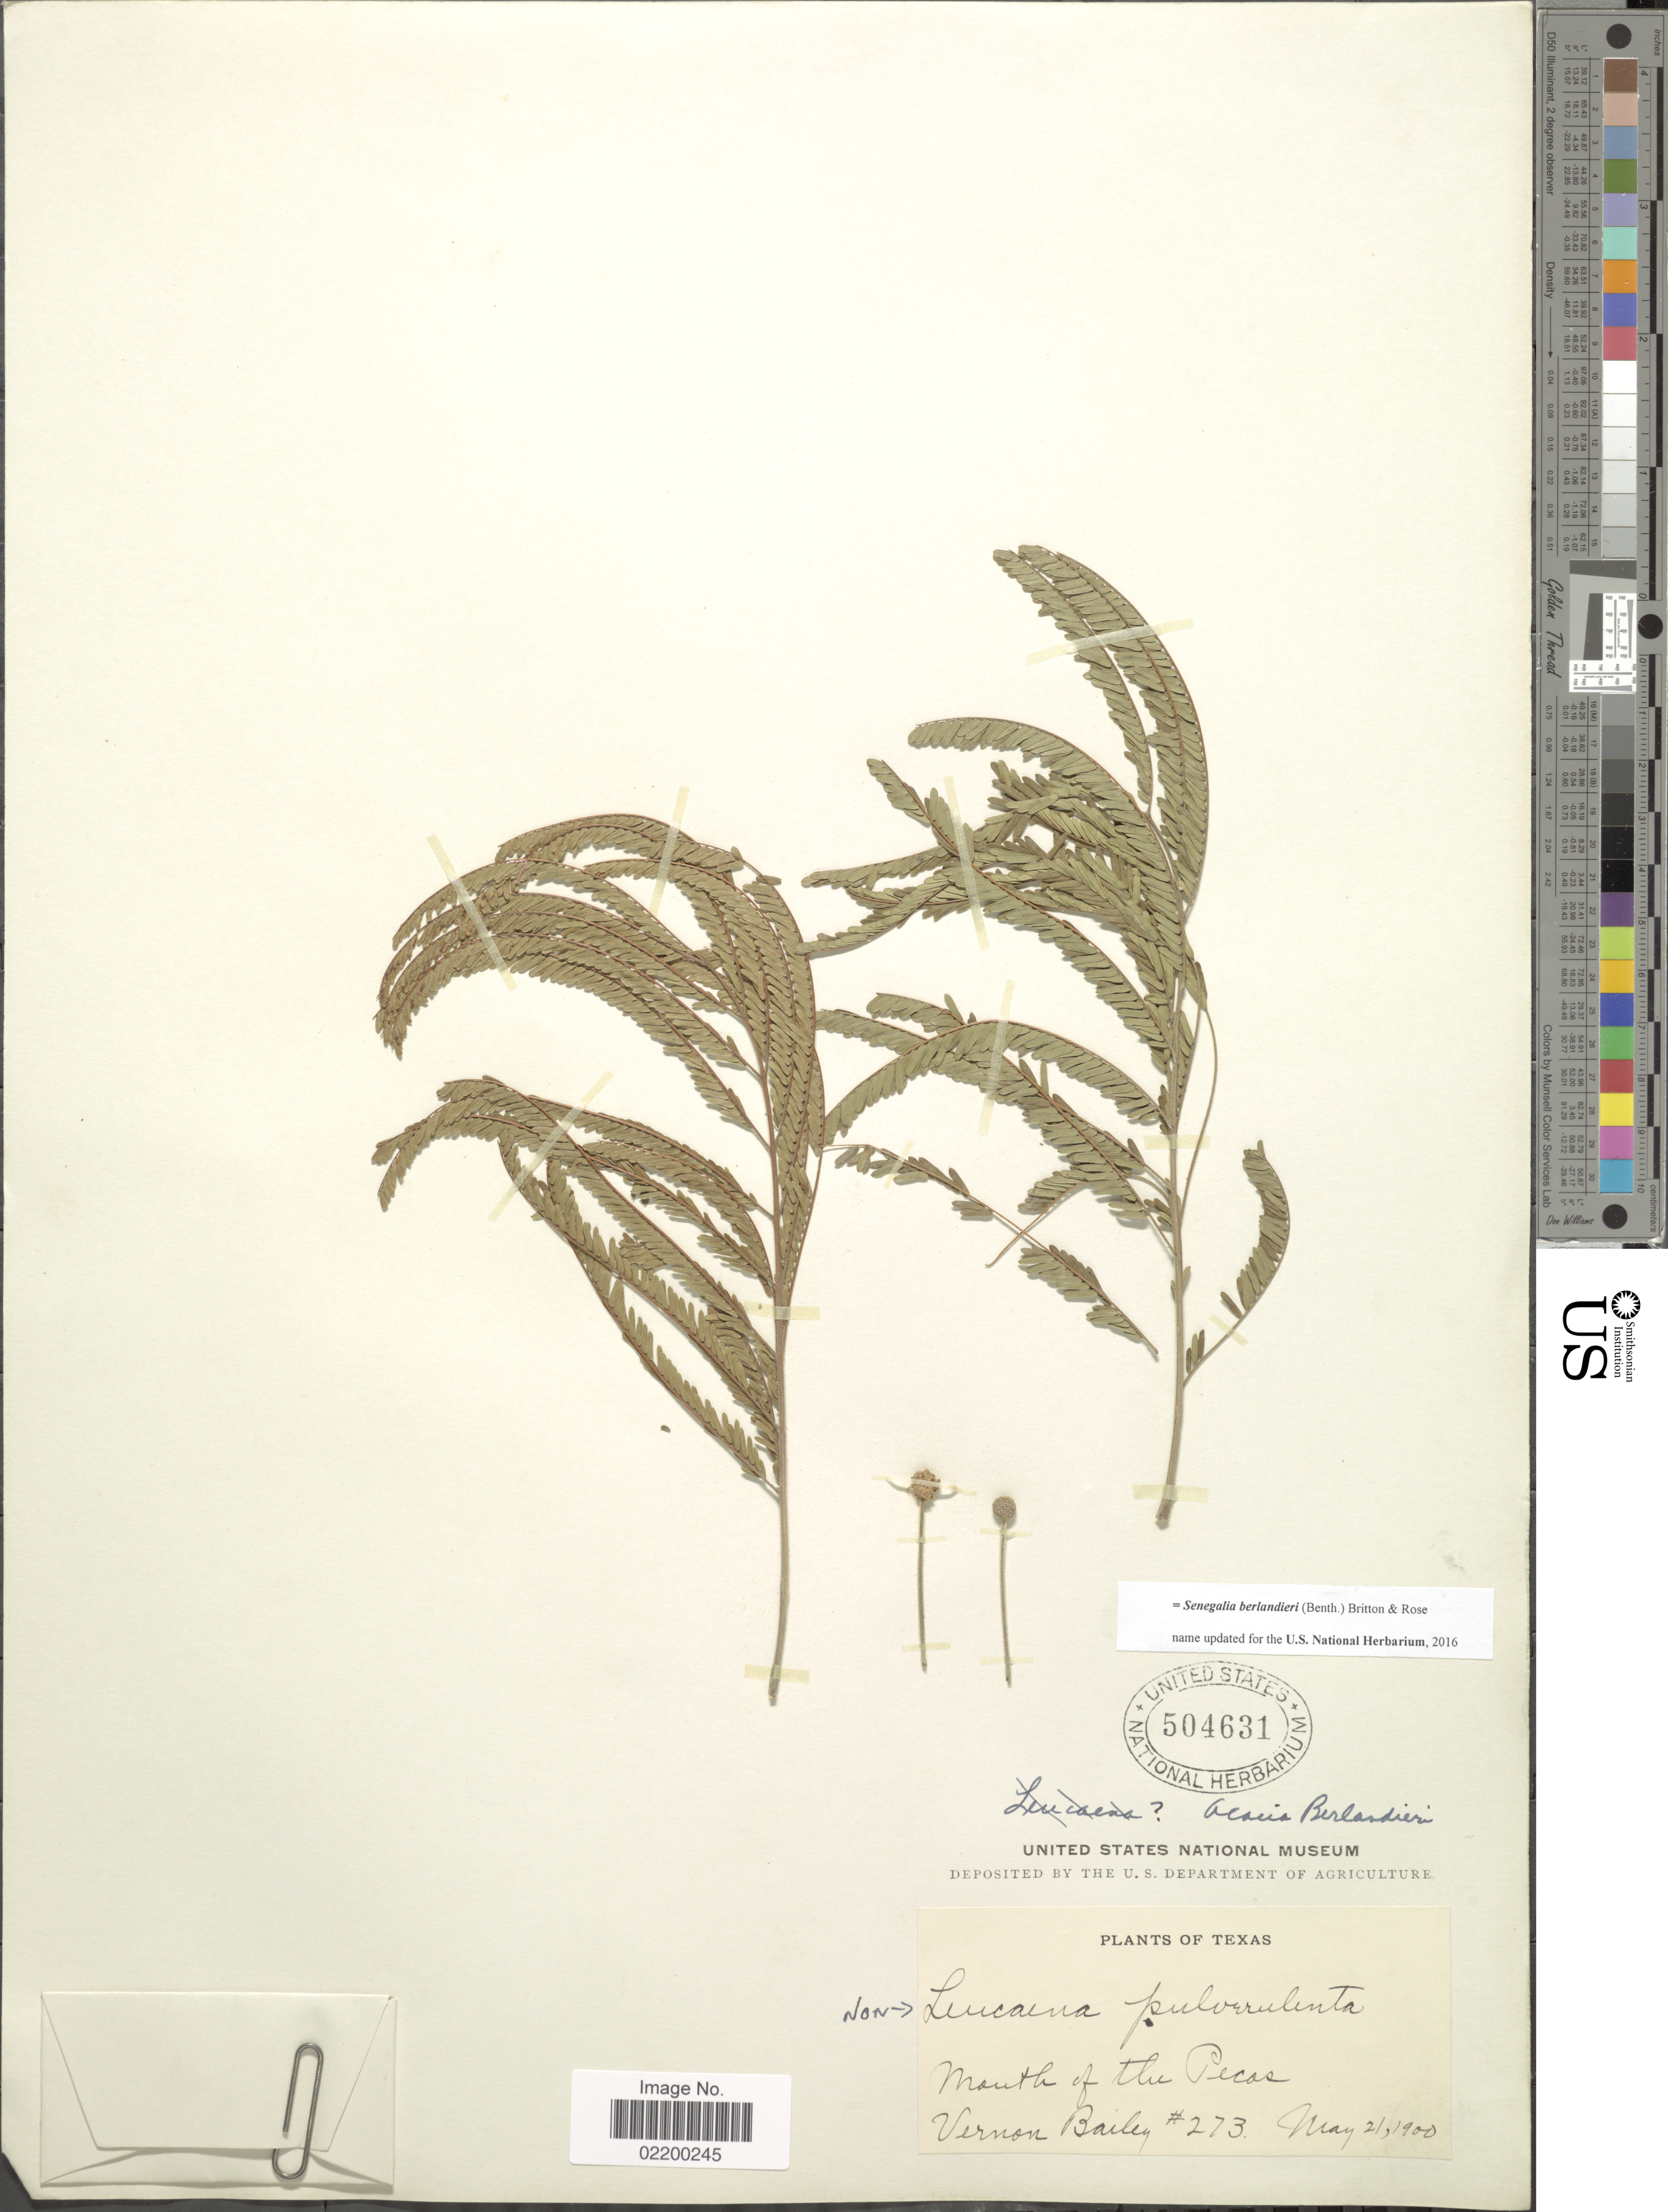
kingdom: Plantae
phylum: Tracheophyta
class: Magnoliopsida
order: Fabales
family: Fabaceae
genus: Senegalia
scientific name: Senegalia berlandieri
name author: (Benth.) Britton & Rose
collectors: V. O. Bailey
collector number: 273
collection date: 1900-05-21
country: United States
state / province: Texas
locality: Mouth of the Pecos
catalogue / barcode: US 504631